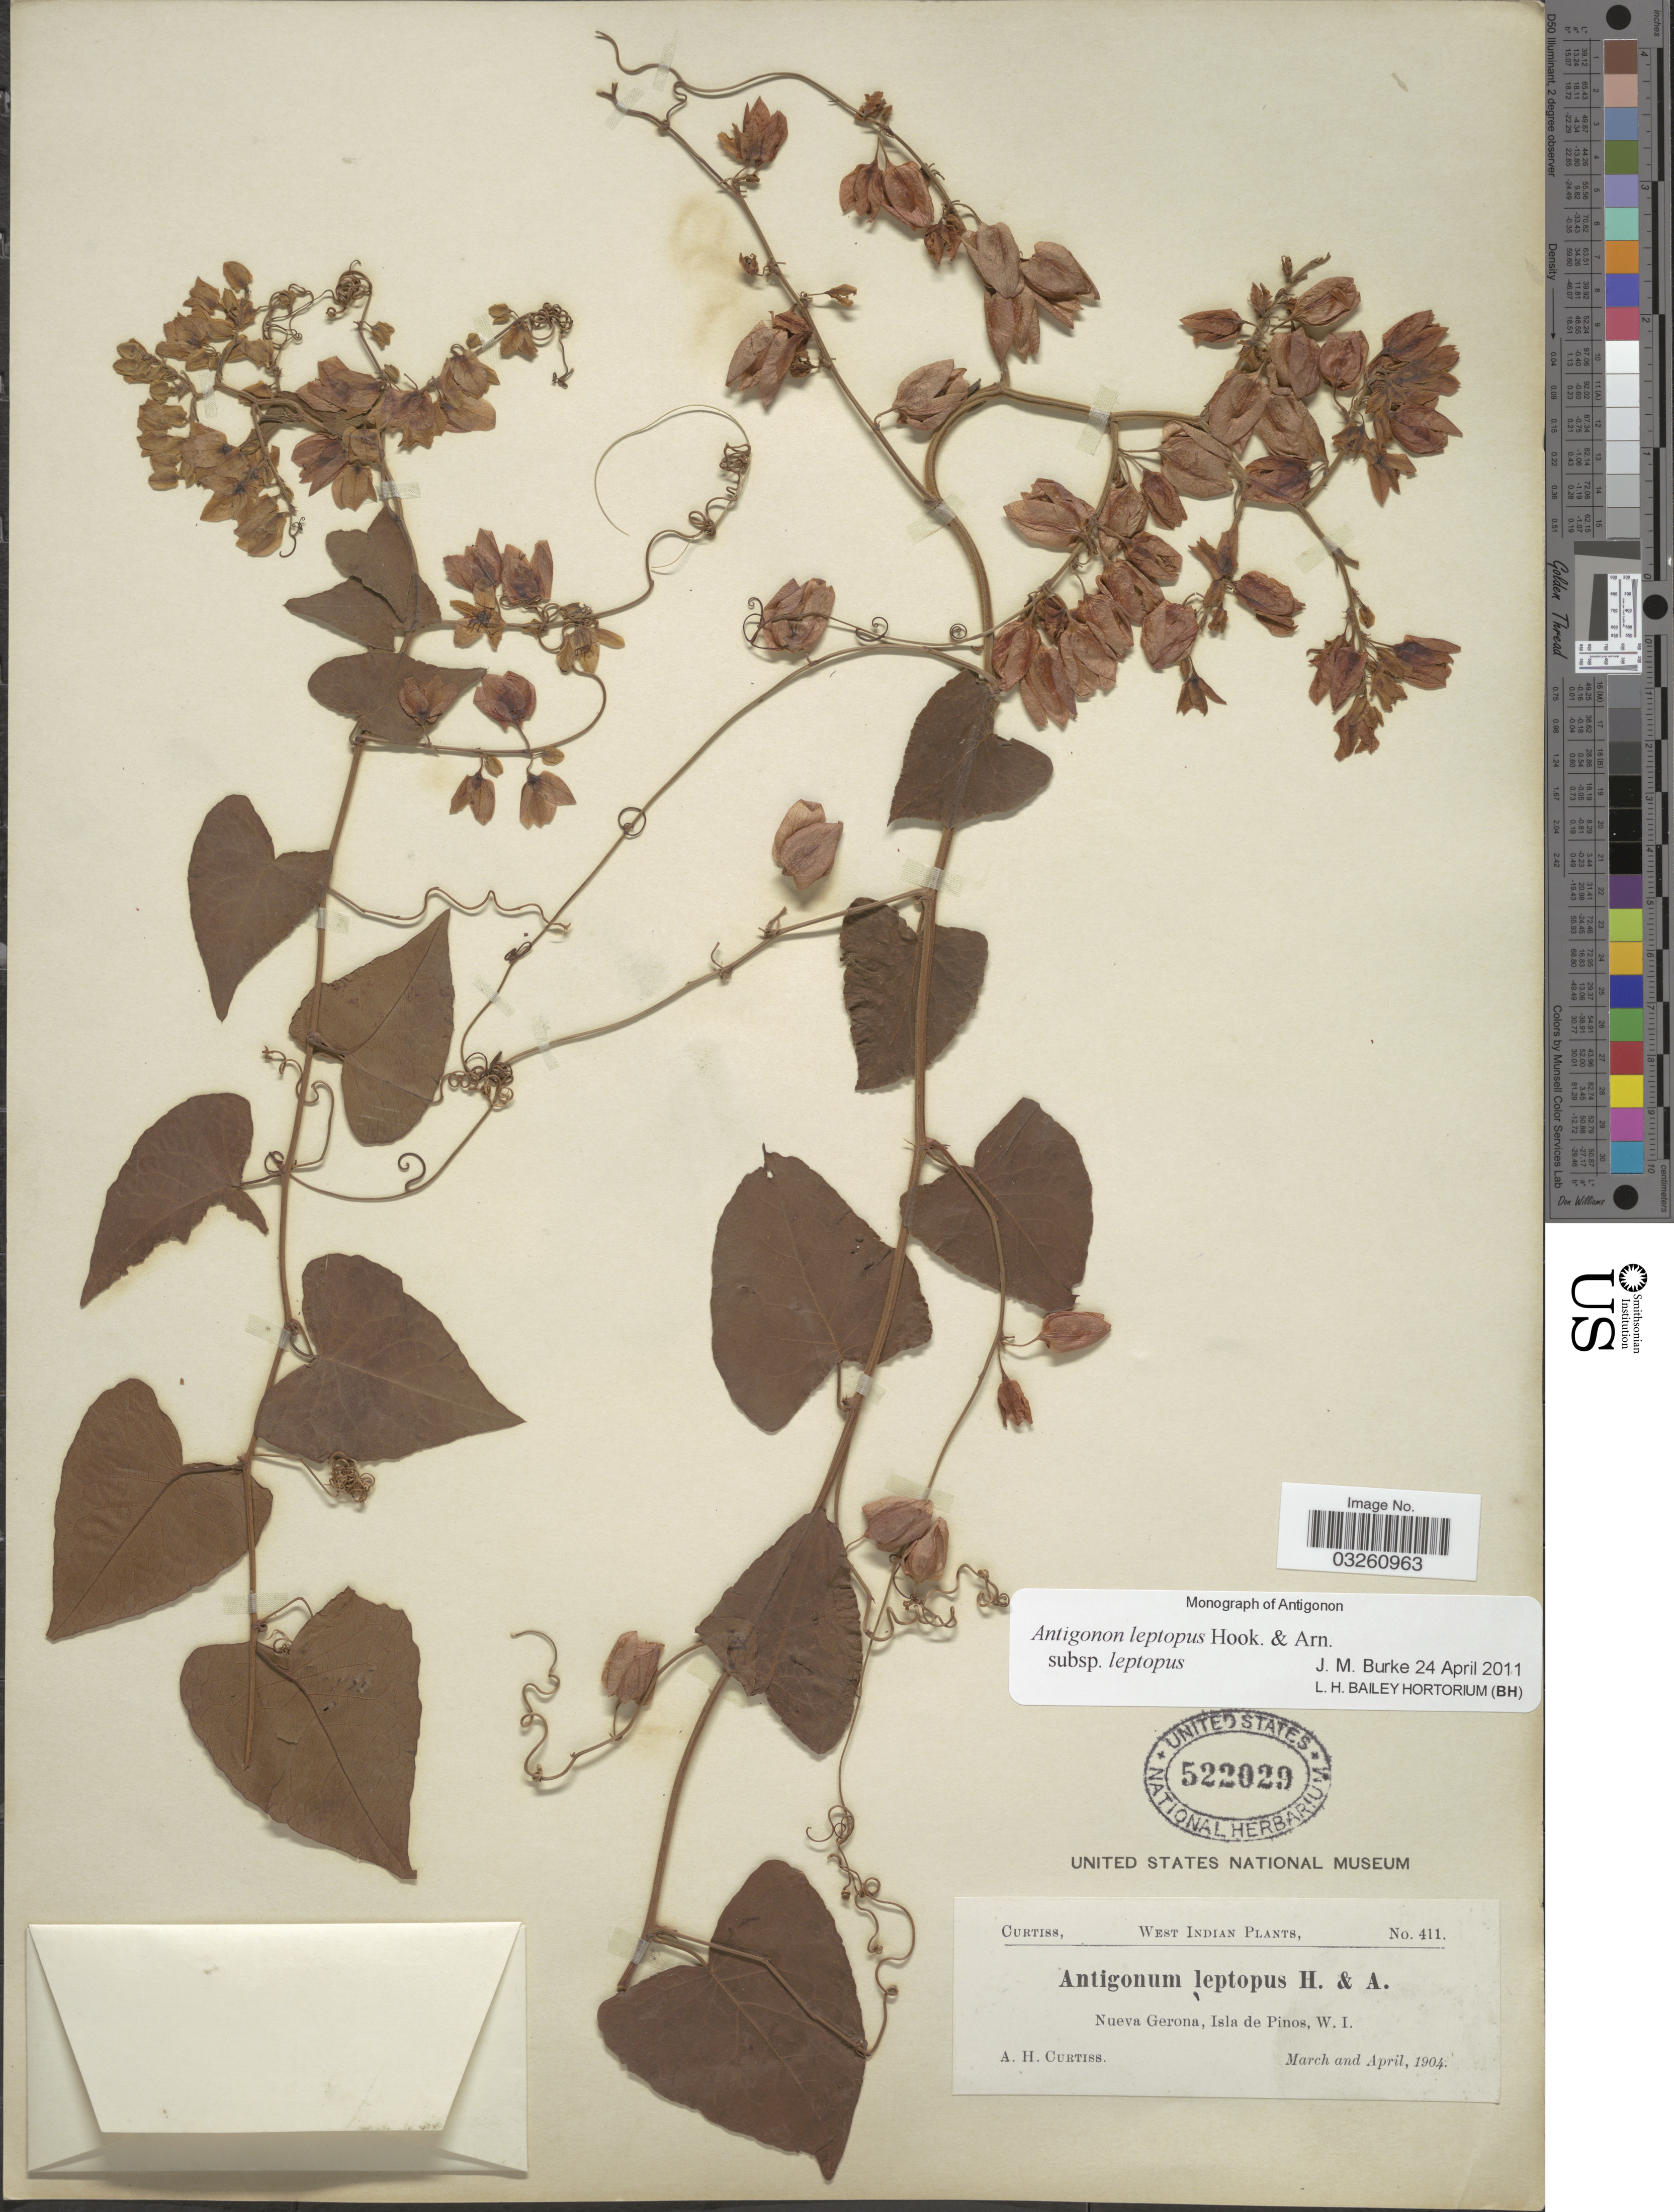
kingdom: Plantae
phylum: Tracheophyta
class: Magnoliopsida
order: Caryophyllales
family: Polygonaceae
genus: Antigonon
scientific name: Antigonon leptopus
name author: Hook. & Arn.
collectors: A. H. Curtiss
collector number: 411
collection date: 1904-03/1904-04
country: Cuba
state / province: Isla de la Juventud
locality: West Indian. Nueva Gerona, Isla de Pinos, W.I.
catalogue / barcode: US 522029